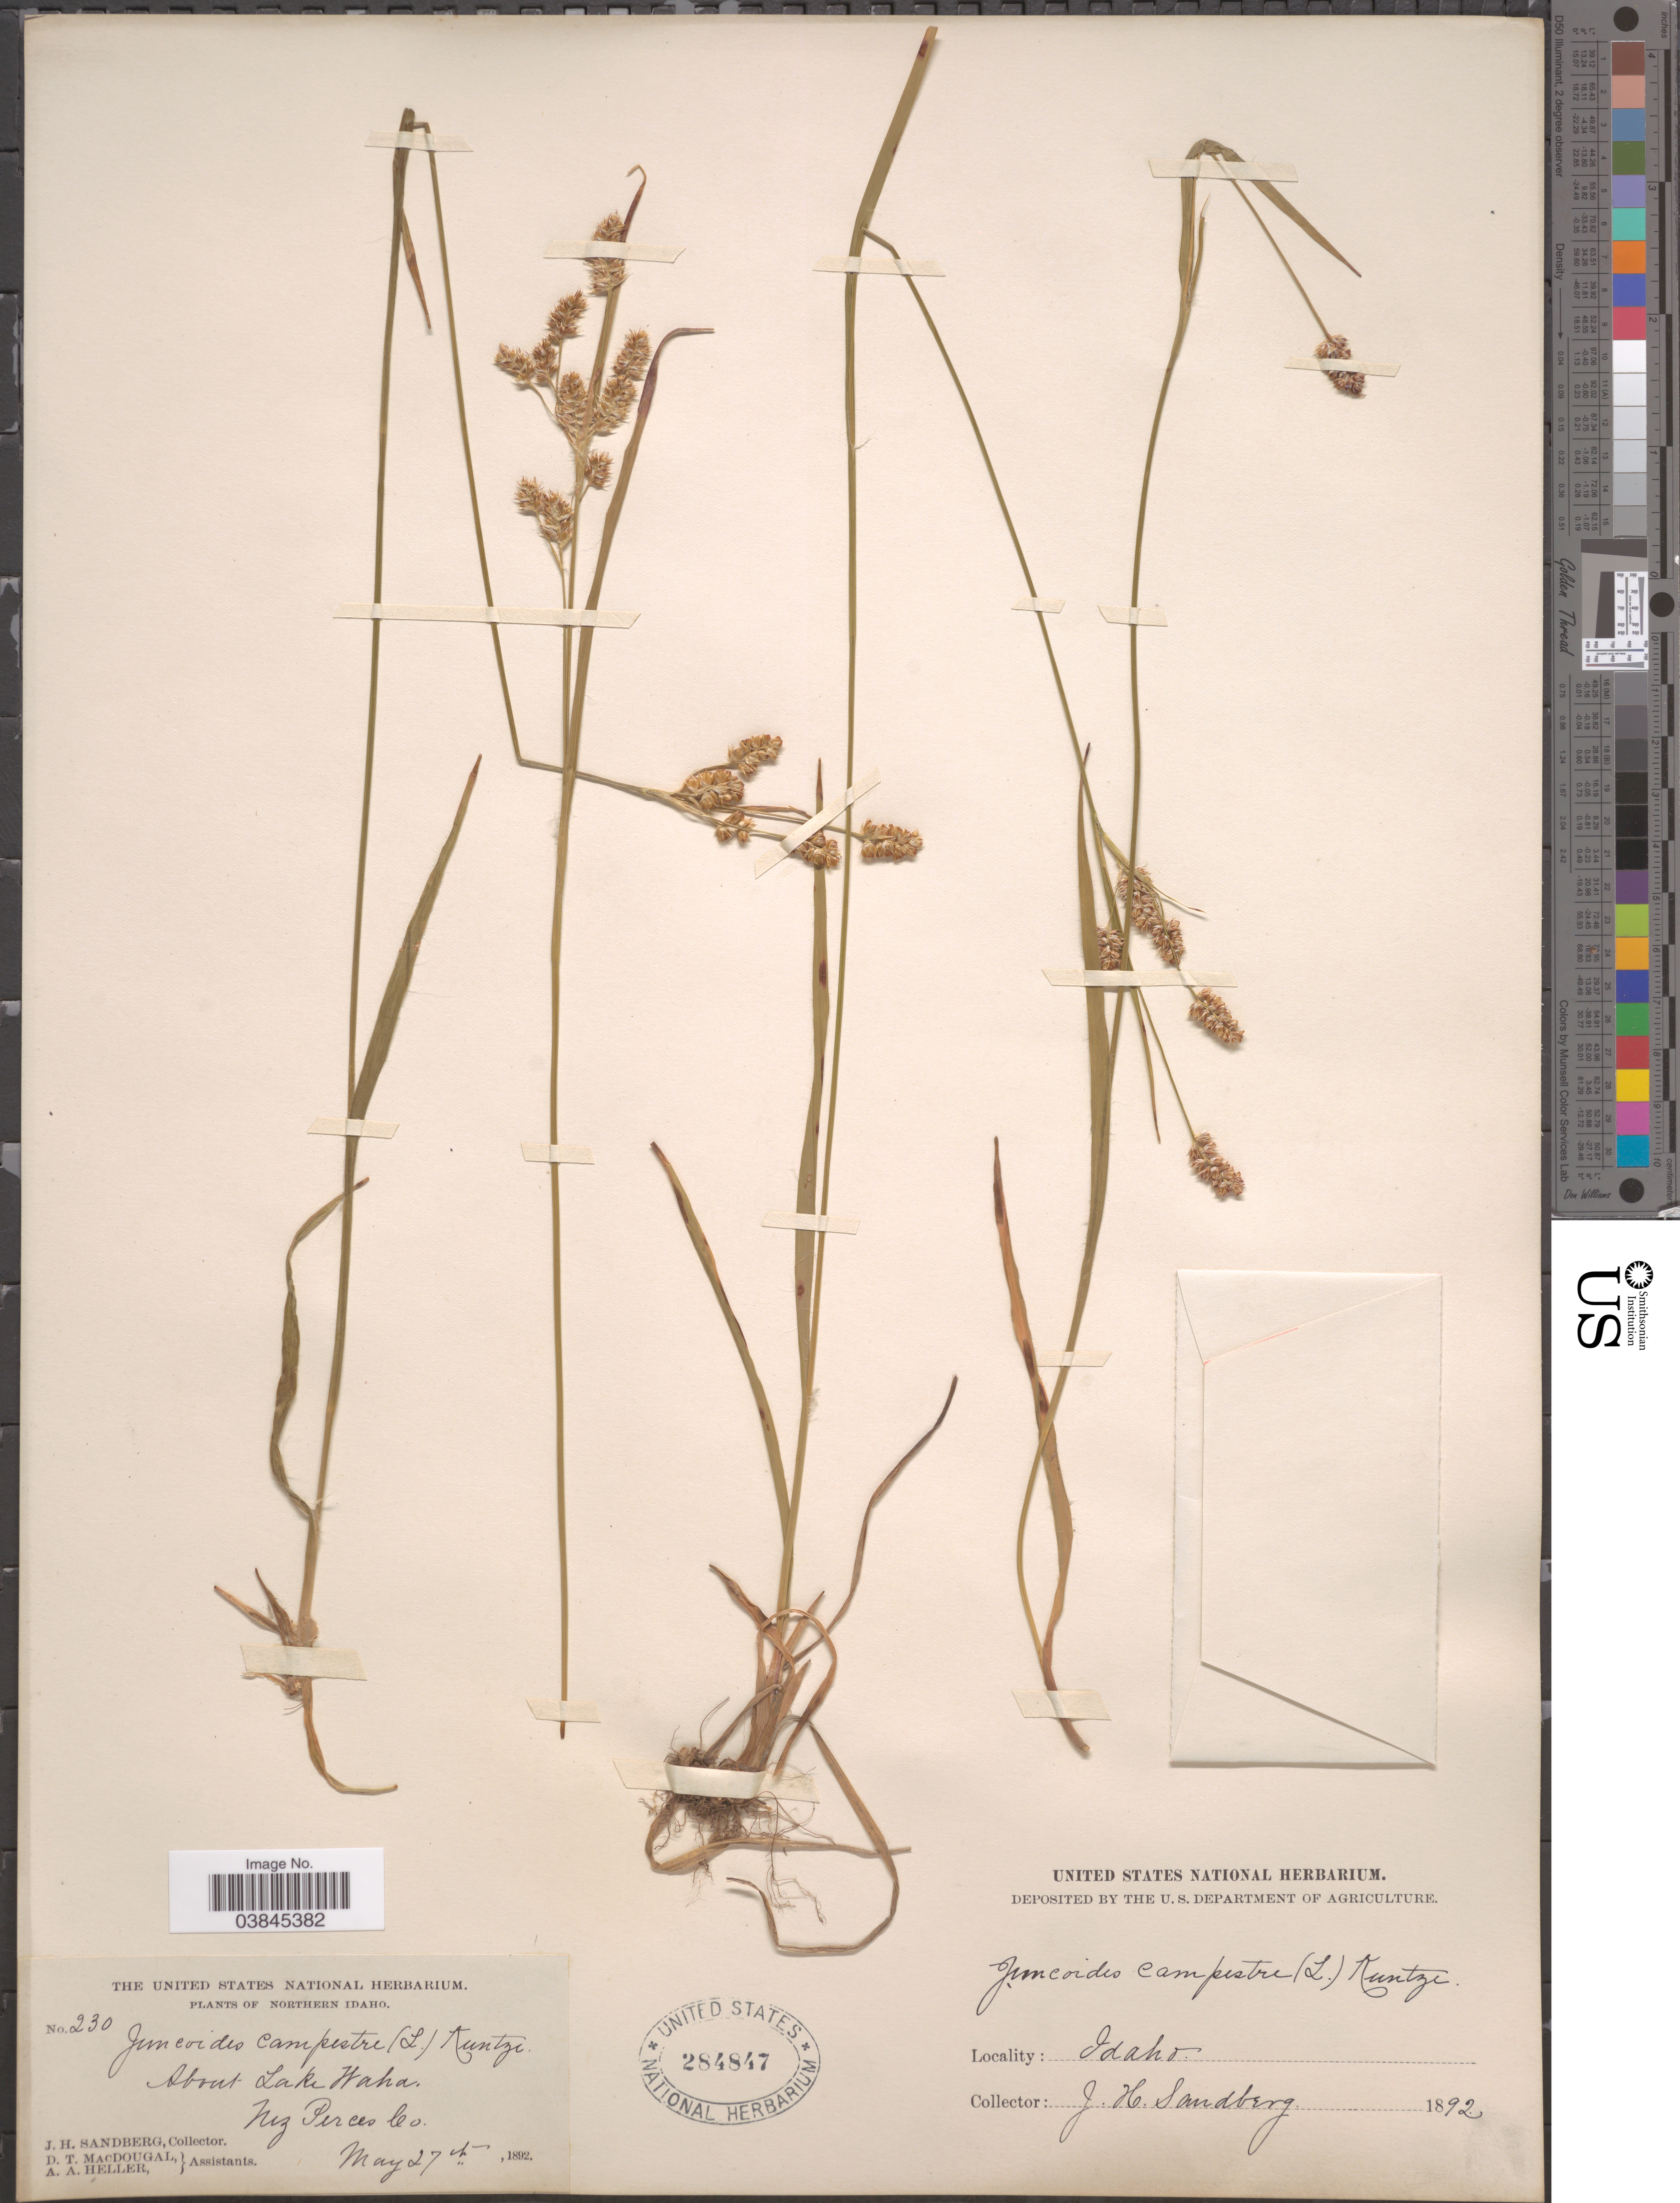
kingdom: Plantae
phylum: Tracheophyta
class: Liliopsida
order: Poales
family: Juncaceae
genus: Luzula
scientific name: Luzula campestris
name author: (L.) DC.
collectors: J. H. Sandberg, D. T. MacDougal & A. A. Heller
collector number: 230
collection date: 1892-05-27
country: United States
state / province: Idaho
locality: Northern Idaho. About Lake Waha, Nez Perces Co.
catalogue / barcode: US 284847